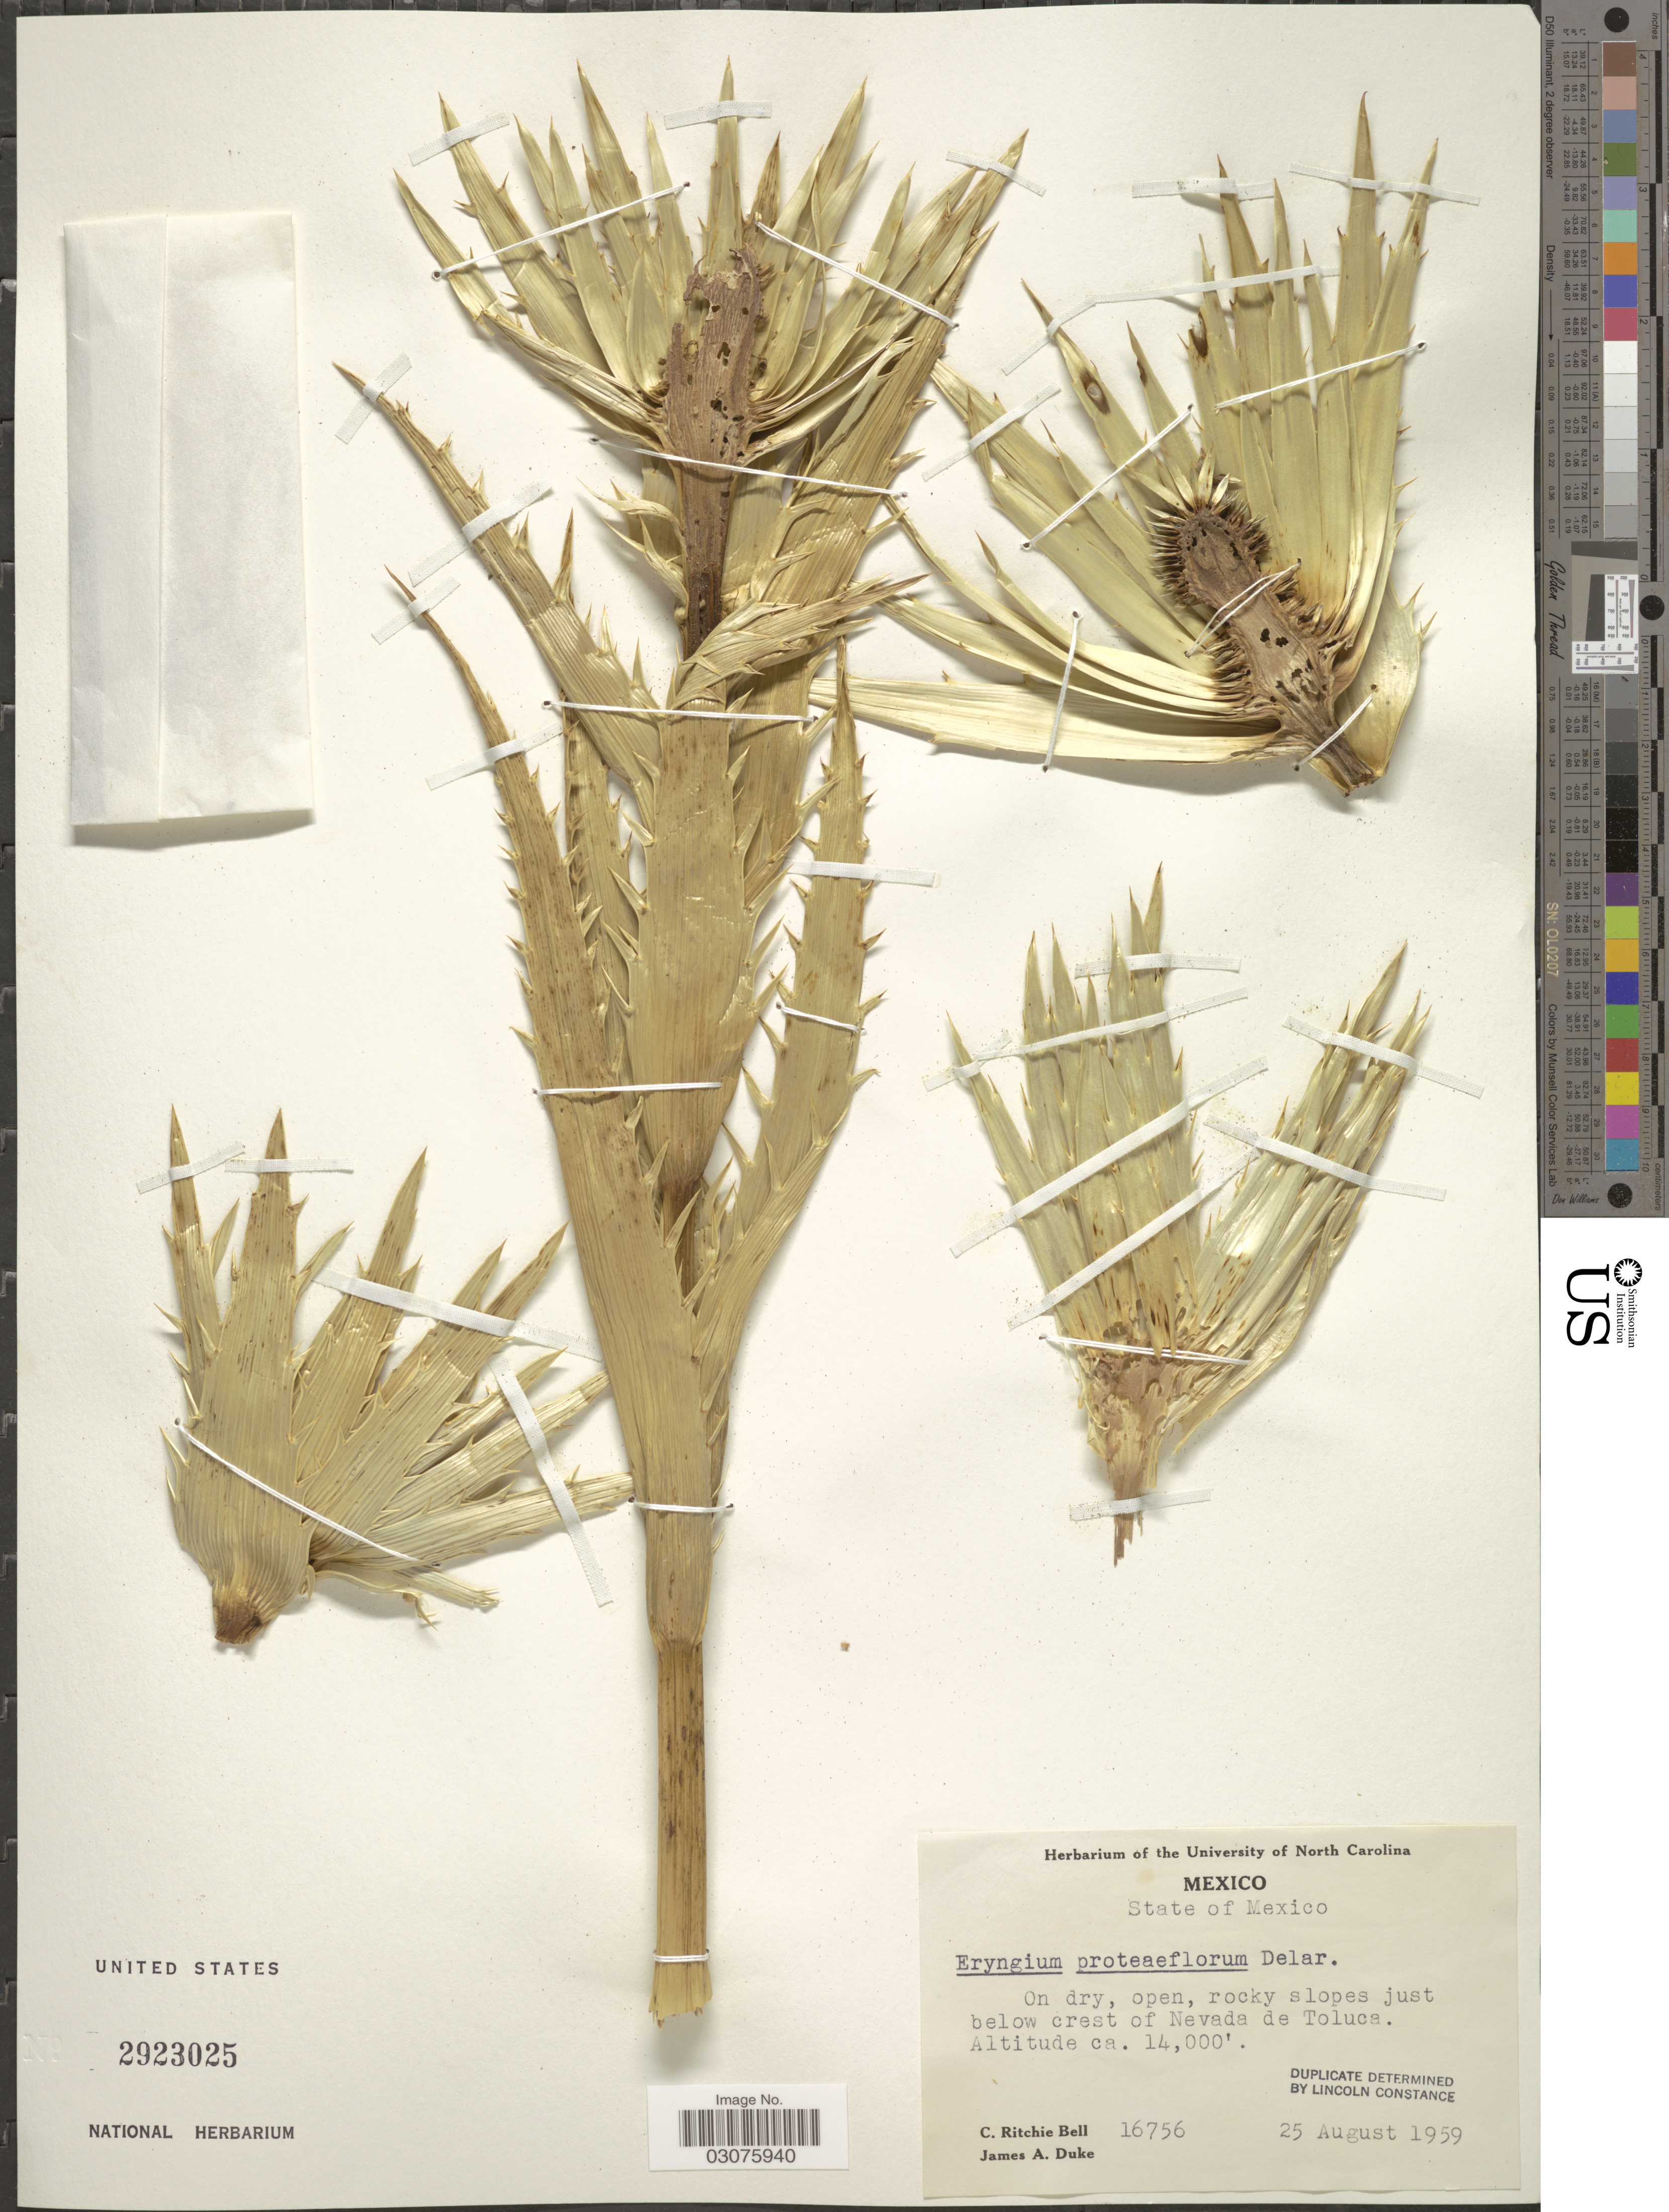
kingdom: Plantae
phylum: Tracheophyta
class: Magnoliopsida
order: Apiales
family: Apiaceae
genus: Eryngium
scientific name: Eryngium proteiflorum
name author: F. Delaroche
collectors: C. R. Bell & J. A. Duke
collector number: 16756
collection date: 1959-08-25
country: Mexico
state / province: México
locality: State of Mexico. On dry, open, rocky slopes just below crest of Nevada de Toluca.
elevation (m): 4267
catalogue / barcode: US 2923025